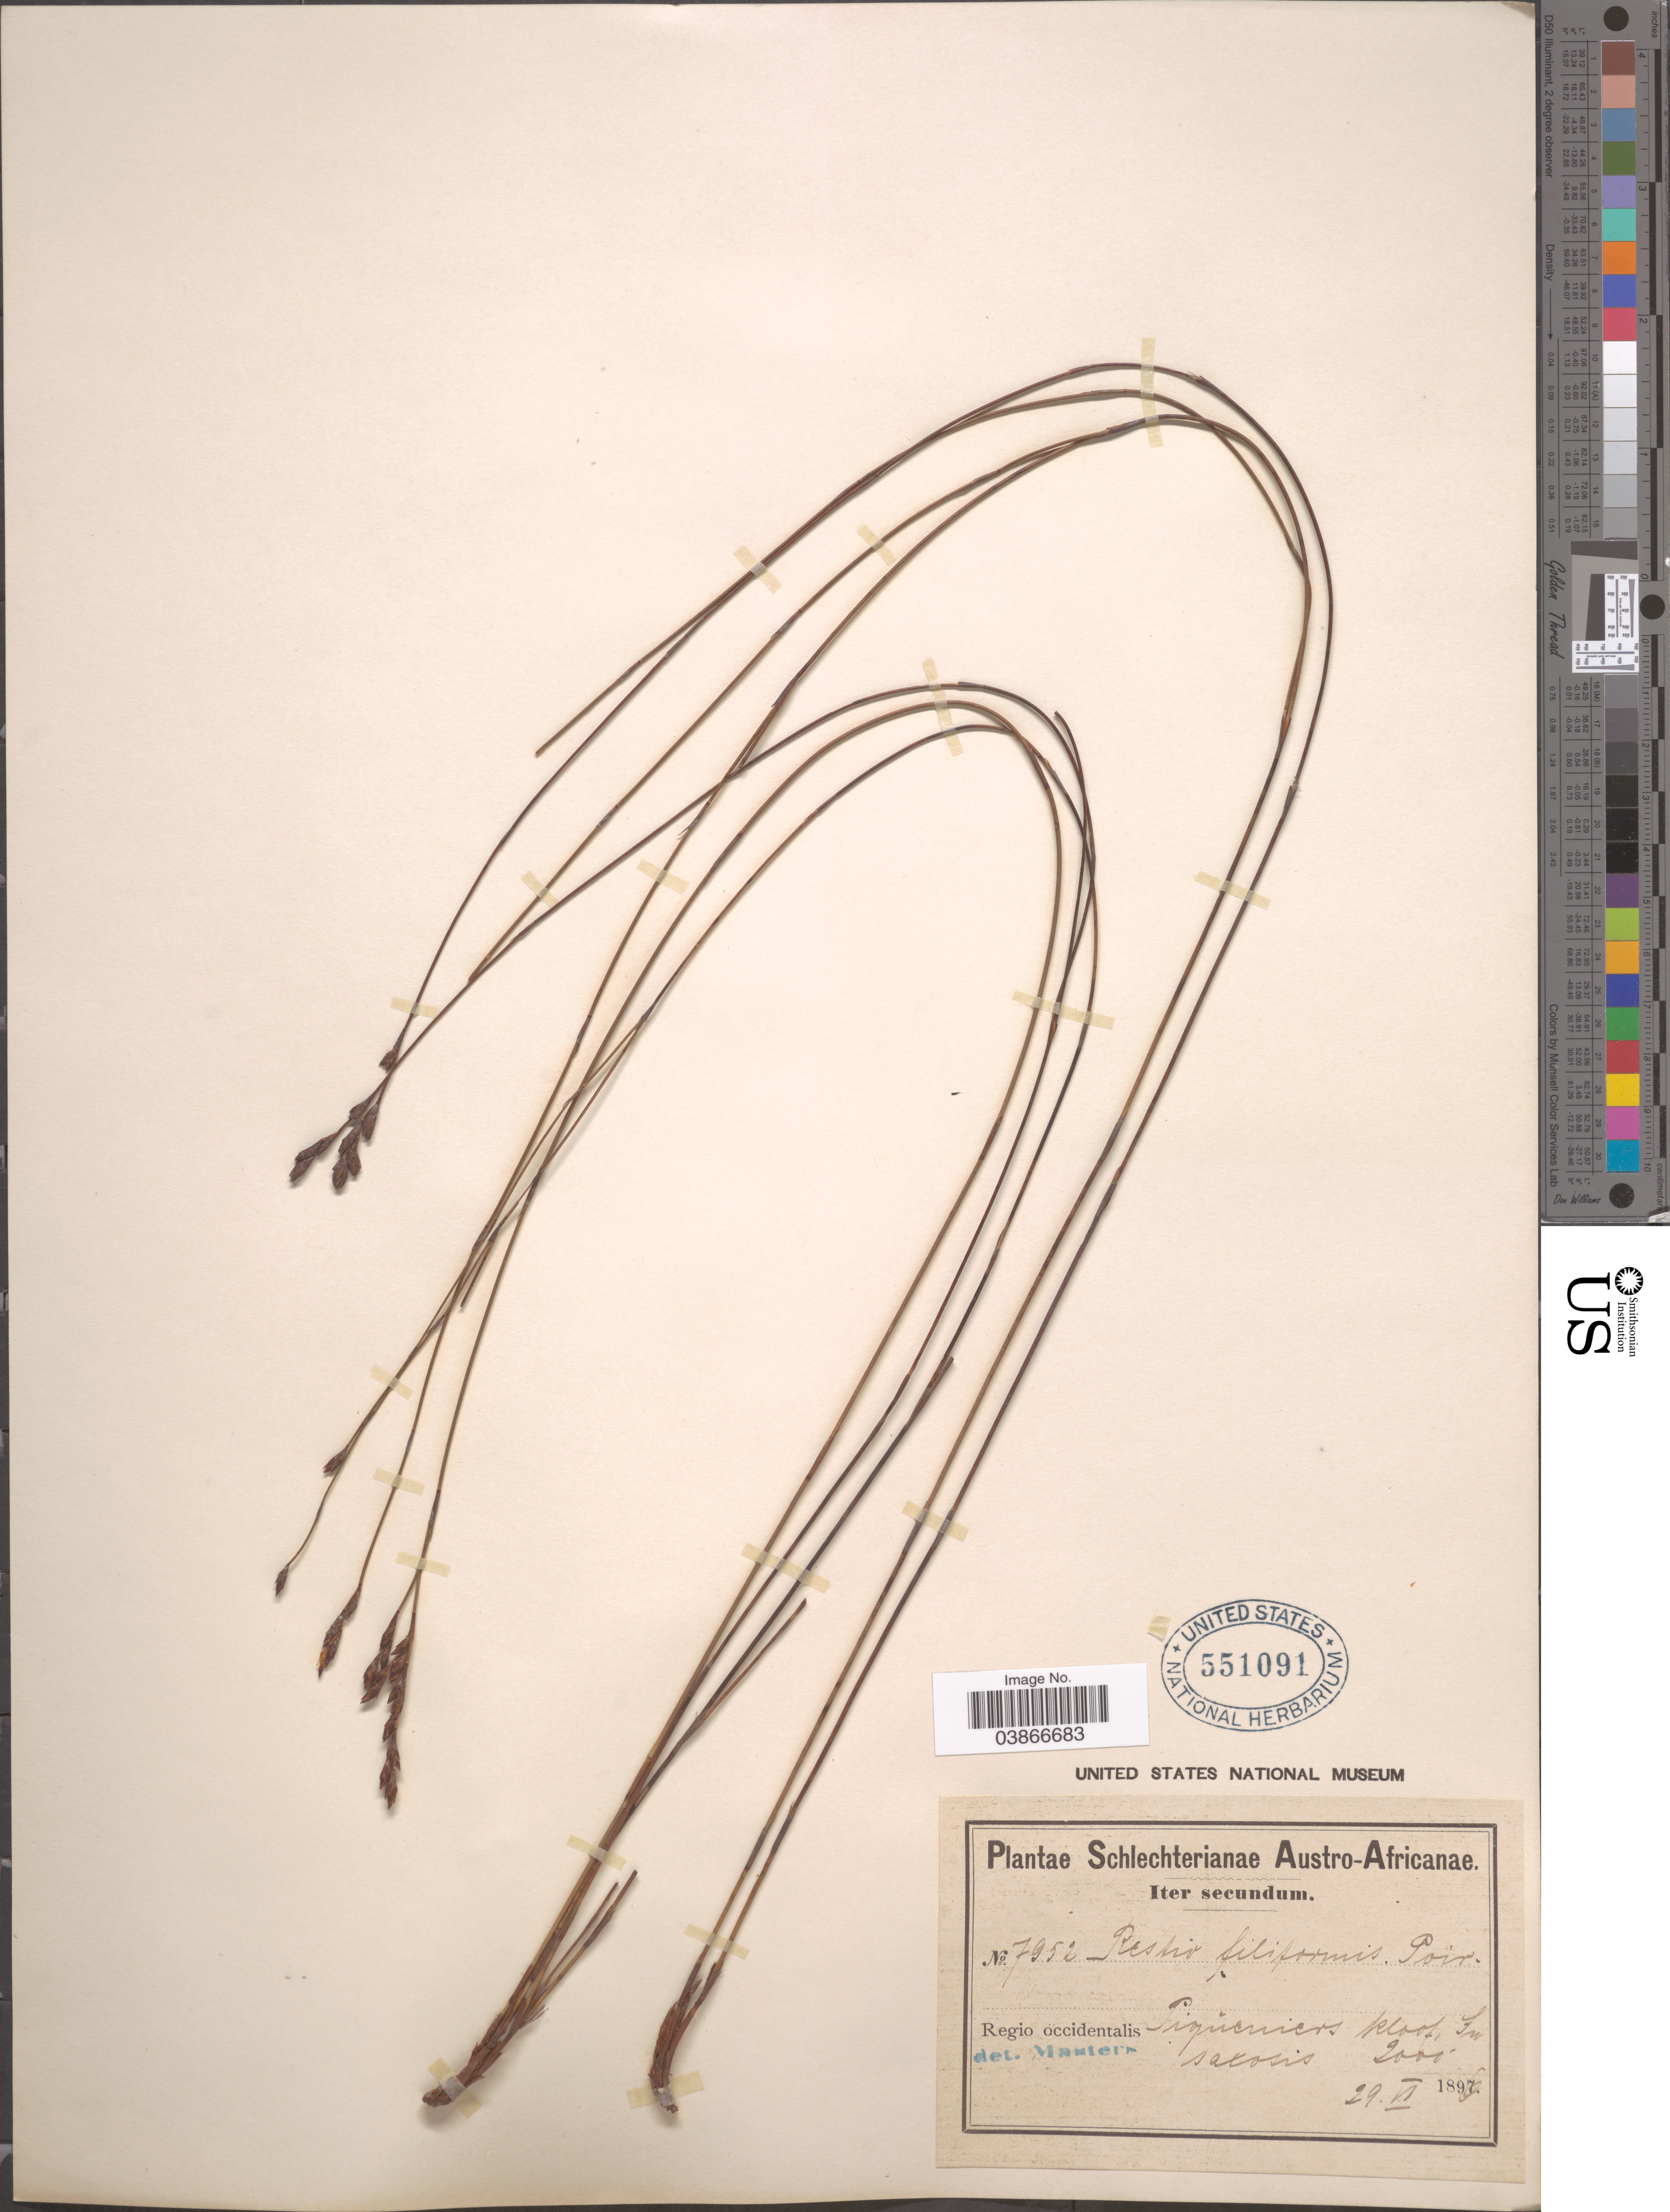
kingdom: Plantae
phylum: Tracheophyta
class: Liliopsida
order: Poales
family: Restionaceae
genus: Restio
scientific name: Restio filiformis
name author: Poir.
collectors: Schlechter, --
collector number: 7952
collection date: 1896-06-29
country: South Africa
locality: Austro-Africanæ. Regio occidentalis Piqueniers kloof, In saxosis.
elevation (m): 610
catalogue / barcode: US 551091